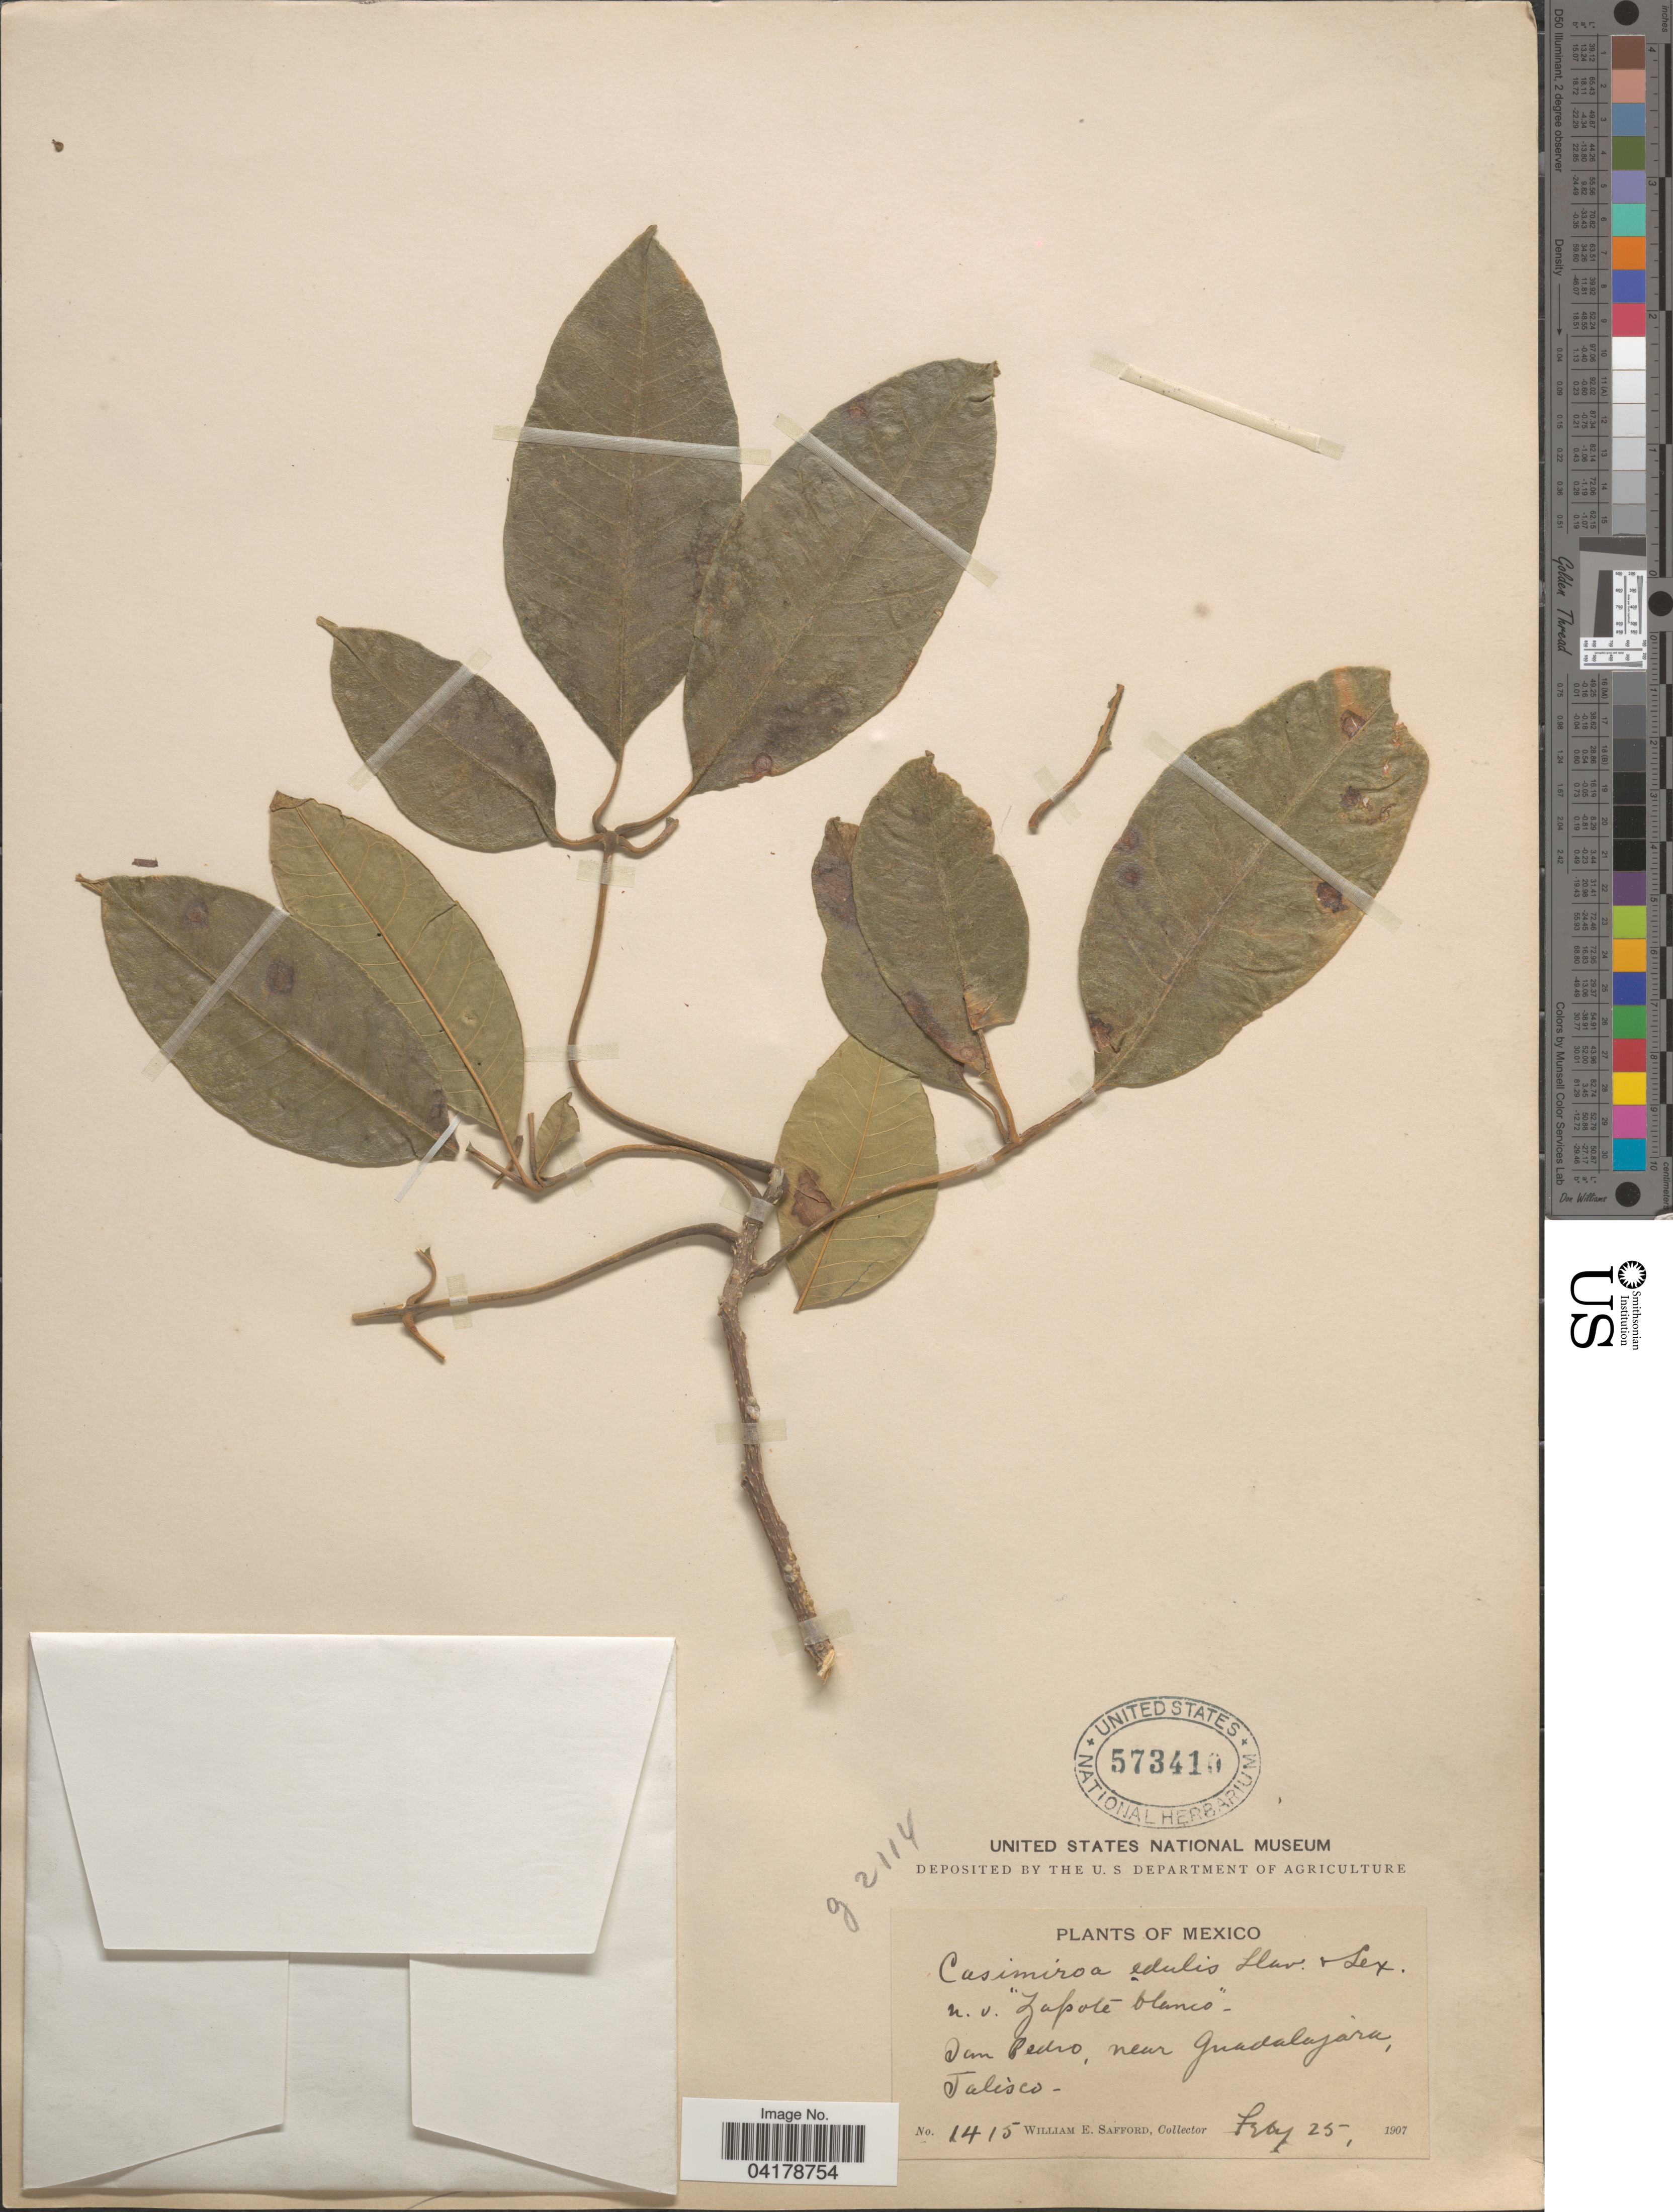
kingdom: Plantae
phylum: Tracheophyta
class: Magnoliopsida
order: Sapindales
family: Rutaceae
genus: Casimiroa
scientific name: Casimiroa edulis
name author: La Llave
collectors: W. E. Safford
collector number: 1415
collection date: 1907-02-25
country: Mexico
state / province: Jalisco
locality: San Pedro, near Guadalajara.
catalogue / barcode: US 573410